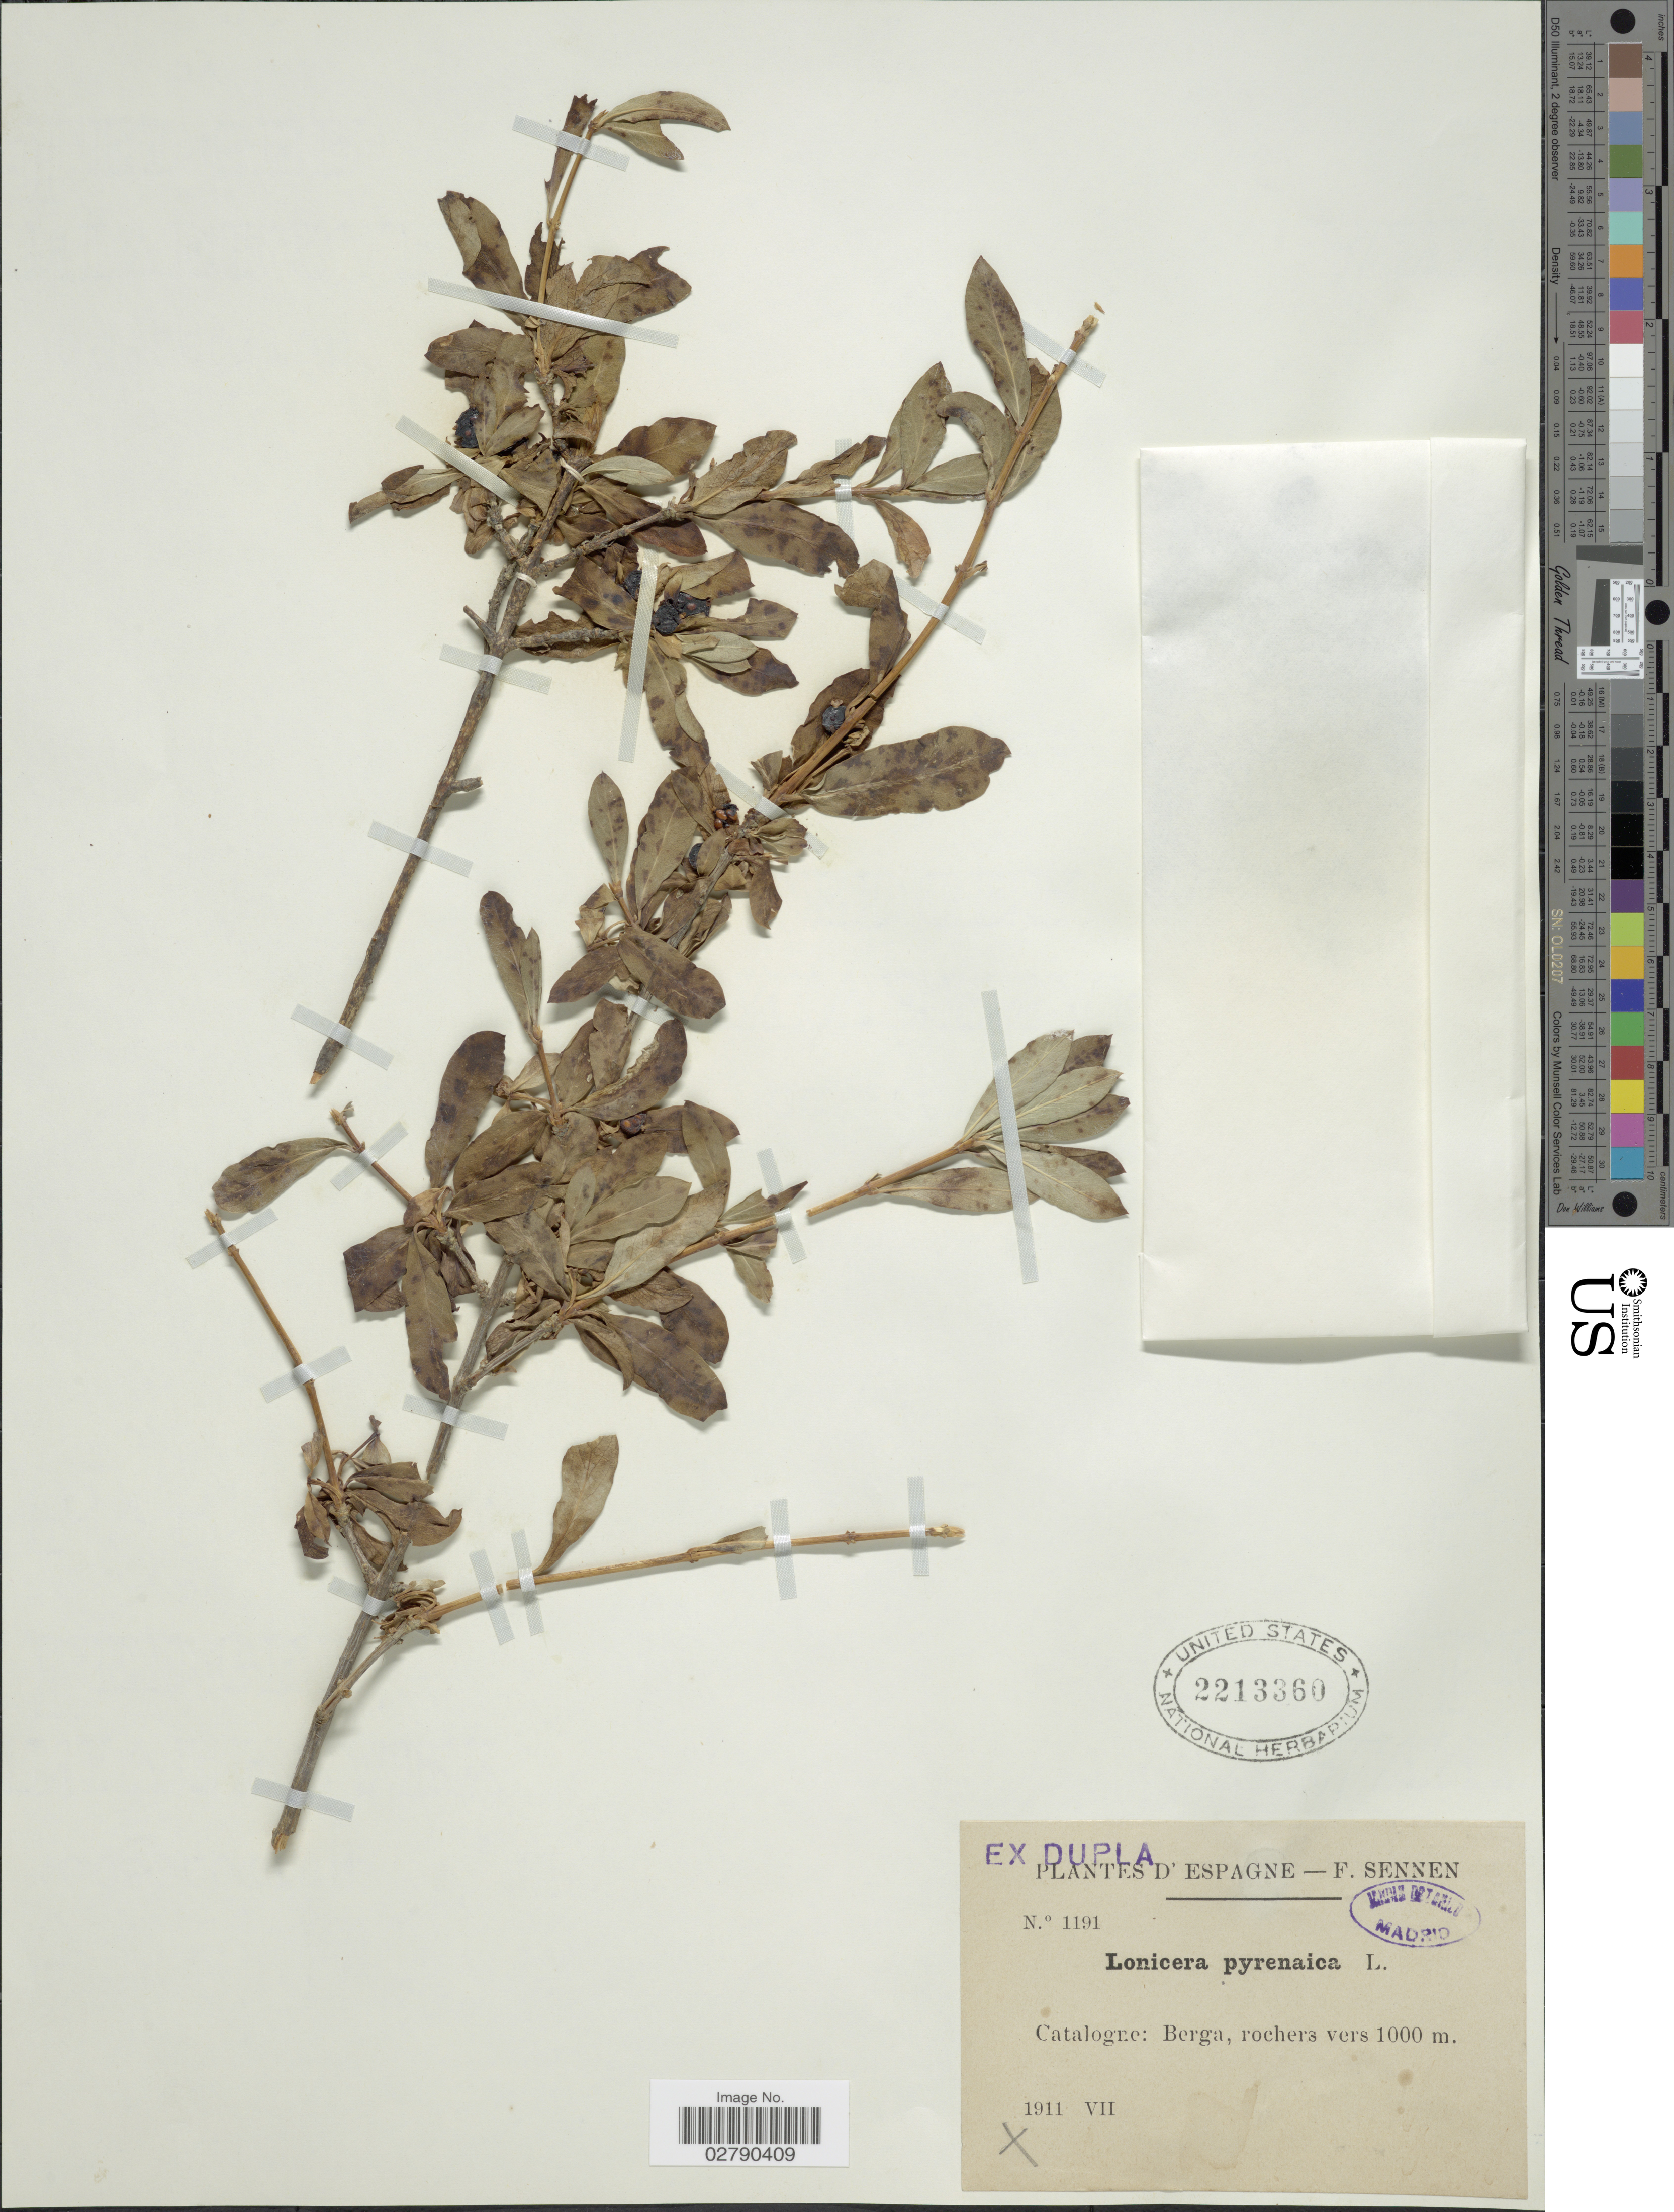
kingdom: Plantae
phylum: Tracheophyta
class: Magnoliopsida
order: Dipsacales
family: Caprifoliaceae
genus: Lonicera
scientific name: Lonicera pyrenaica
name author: L.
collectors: E. Sennen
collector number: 1191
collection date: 1911-07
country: Spain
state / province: Catalunya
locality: Espagne. Catalogne: Berga.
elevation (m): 1000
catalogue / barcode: US 2213360